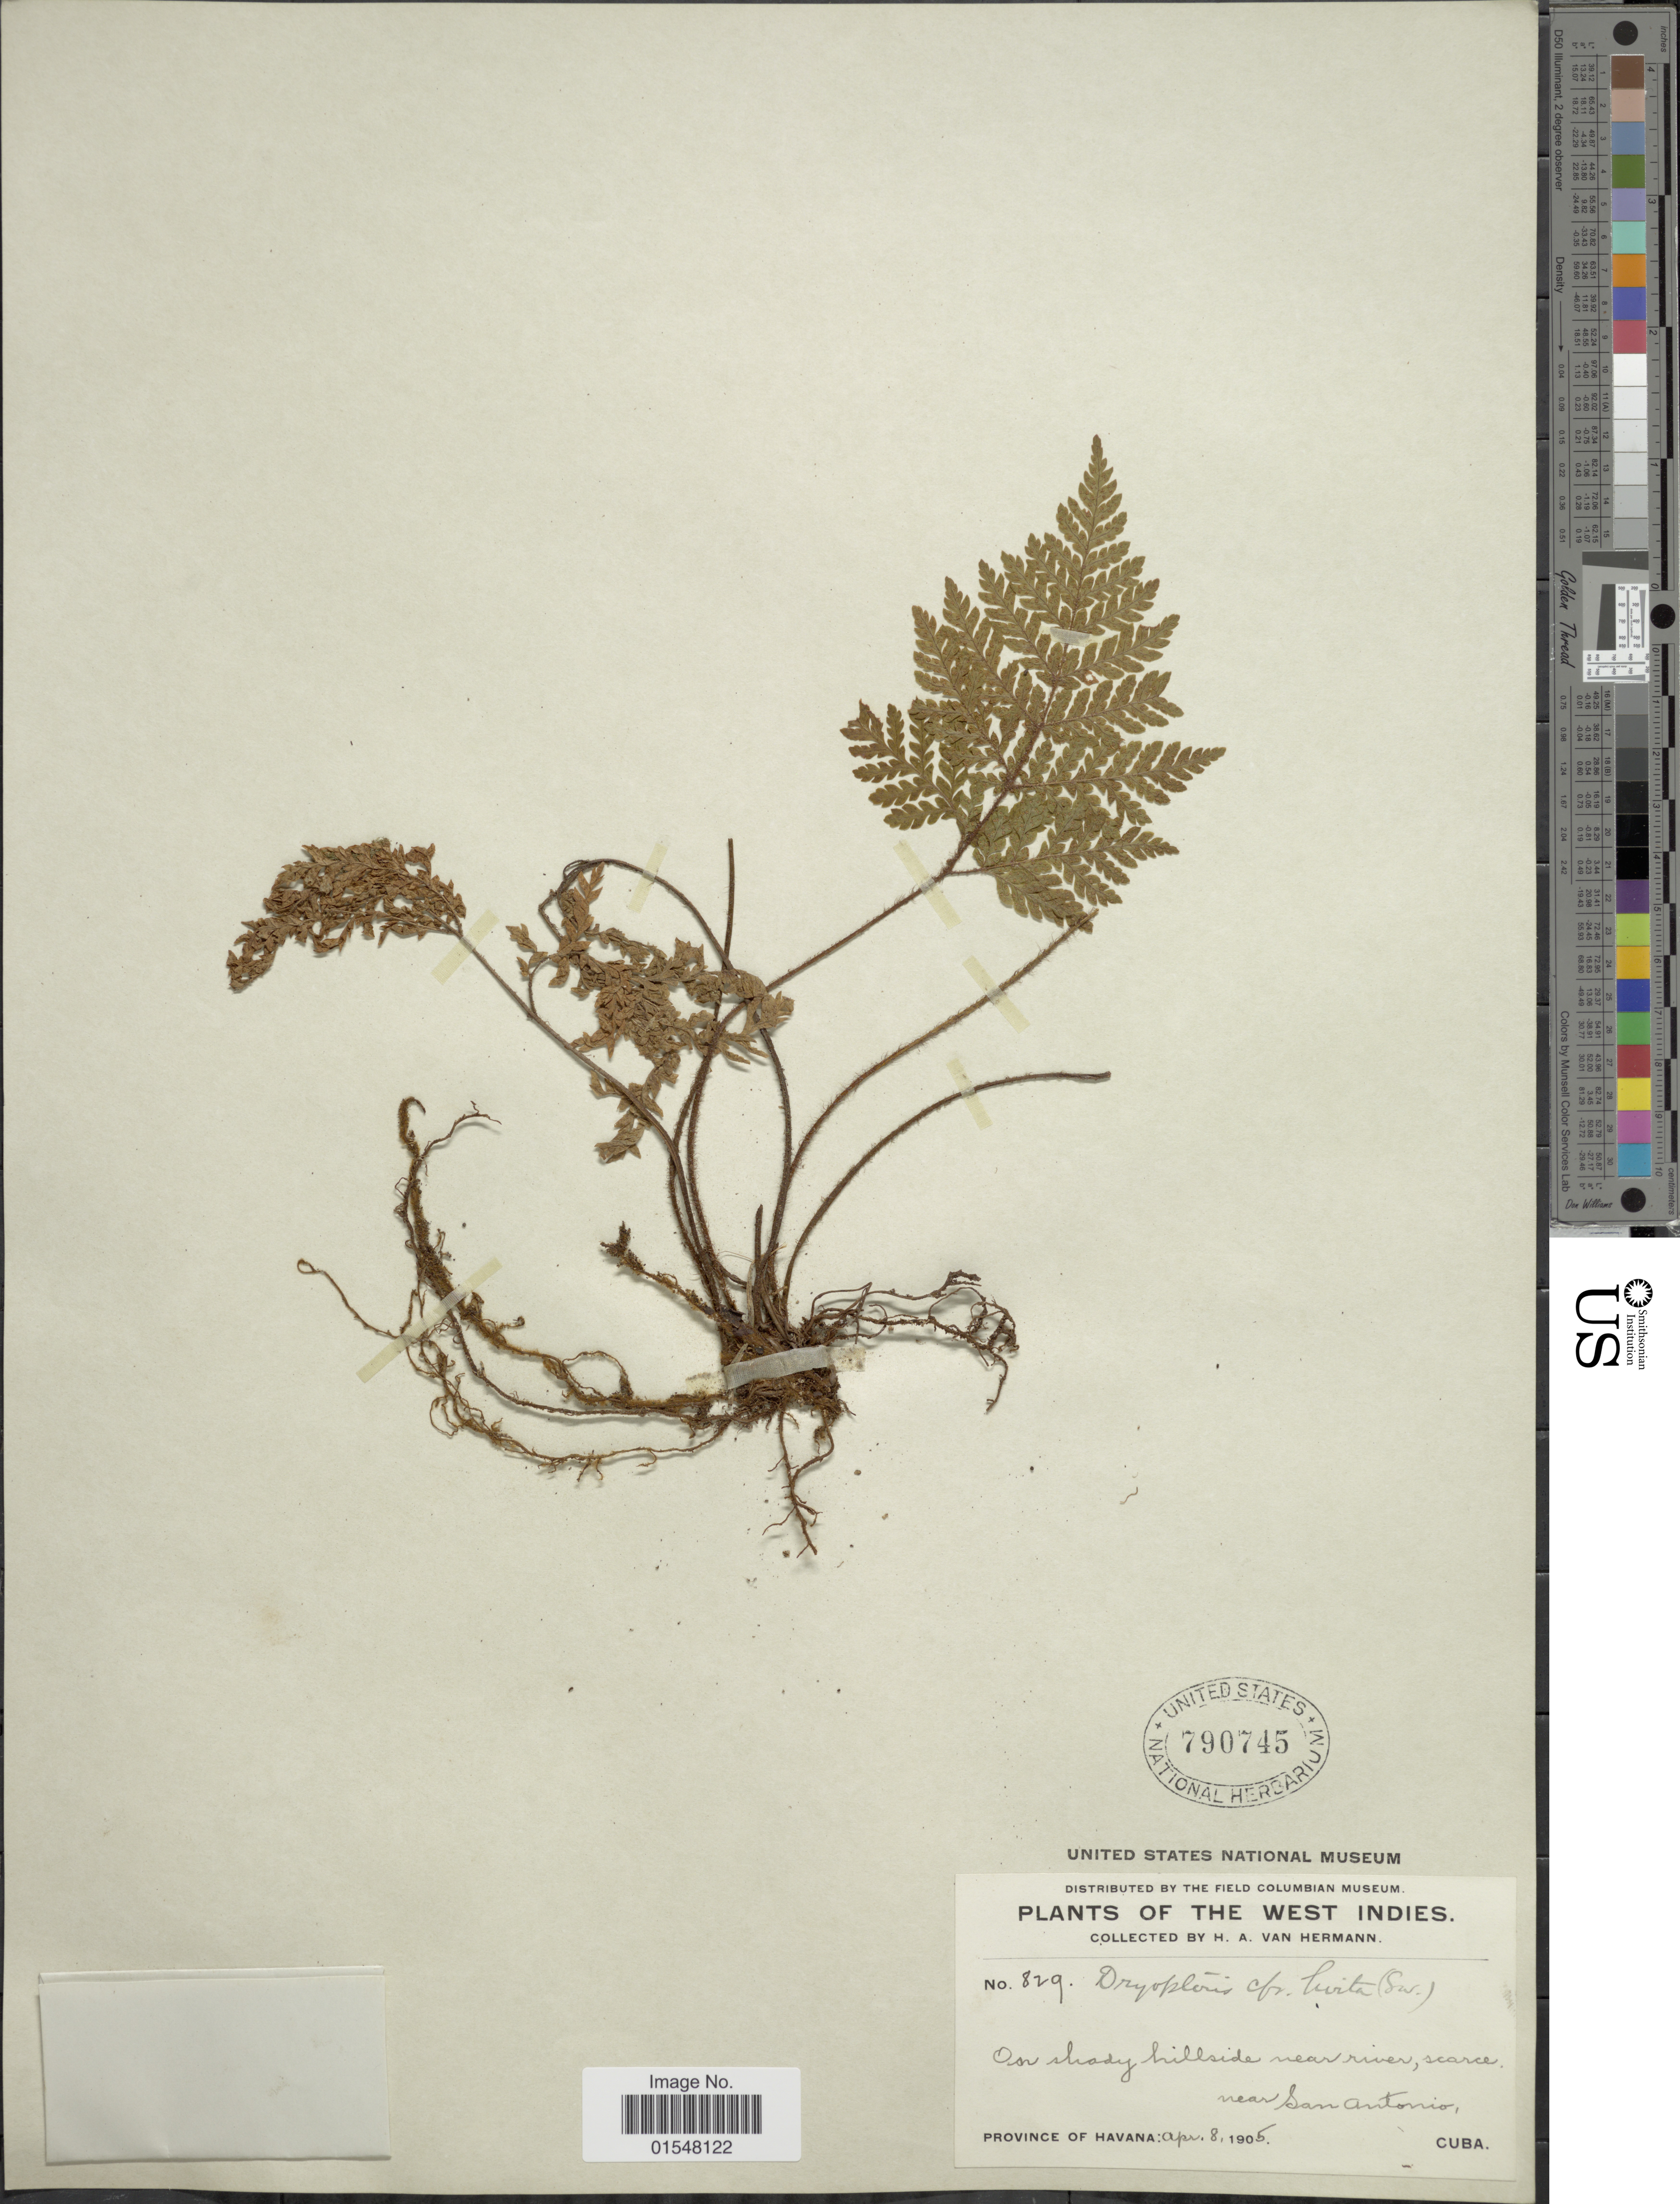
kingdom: Plantae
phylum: Tracheophyta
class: Polypodiopsida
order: Polypodiales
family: Dryopteridaceae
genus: Ctenitis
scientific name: Ctenitis hirta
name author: (Sw.) Ching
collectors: H. A. Van Hermann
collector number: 829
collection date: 1905-04-08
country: Cuba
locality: West Indies, on shady hillside near river, scarce near San Antonio, Province of Havana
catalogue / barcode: US 790745